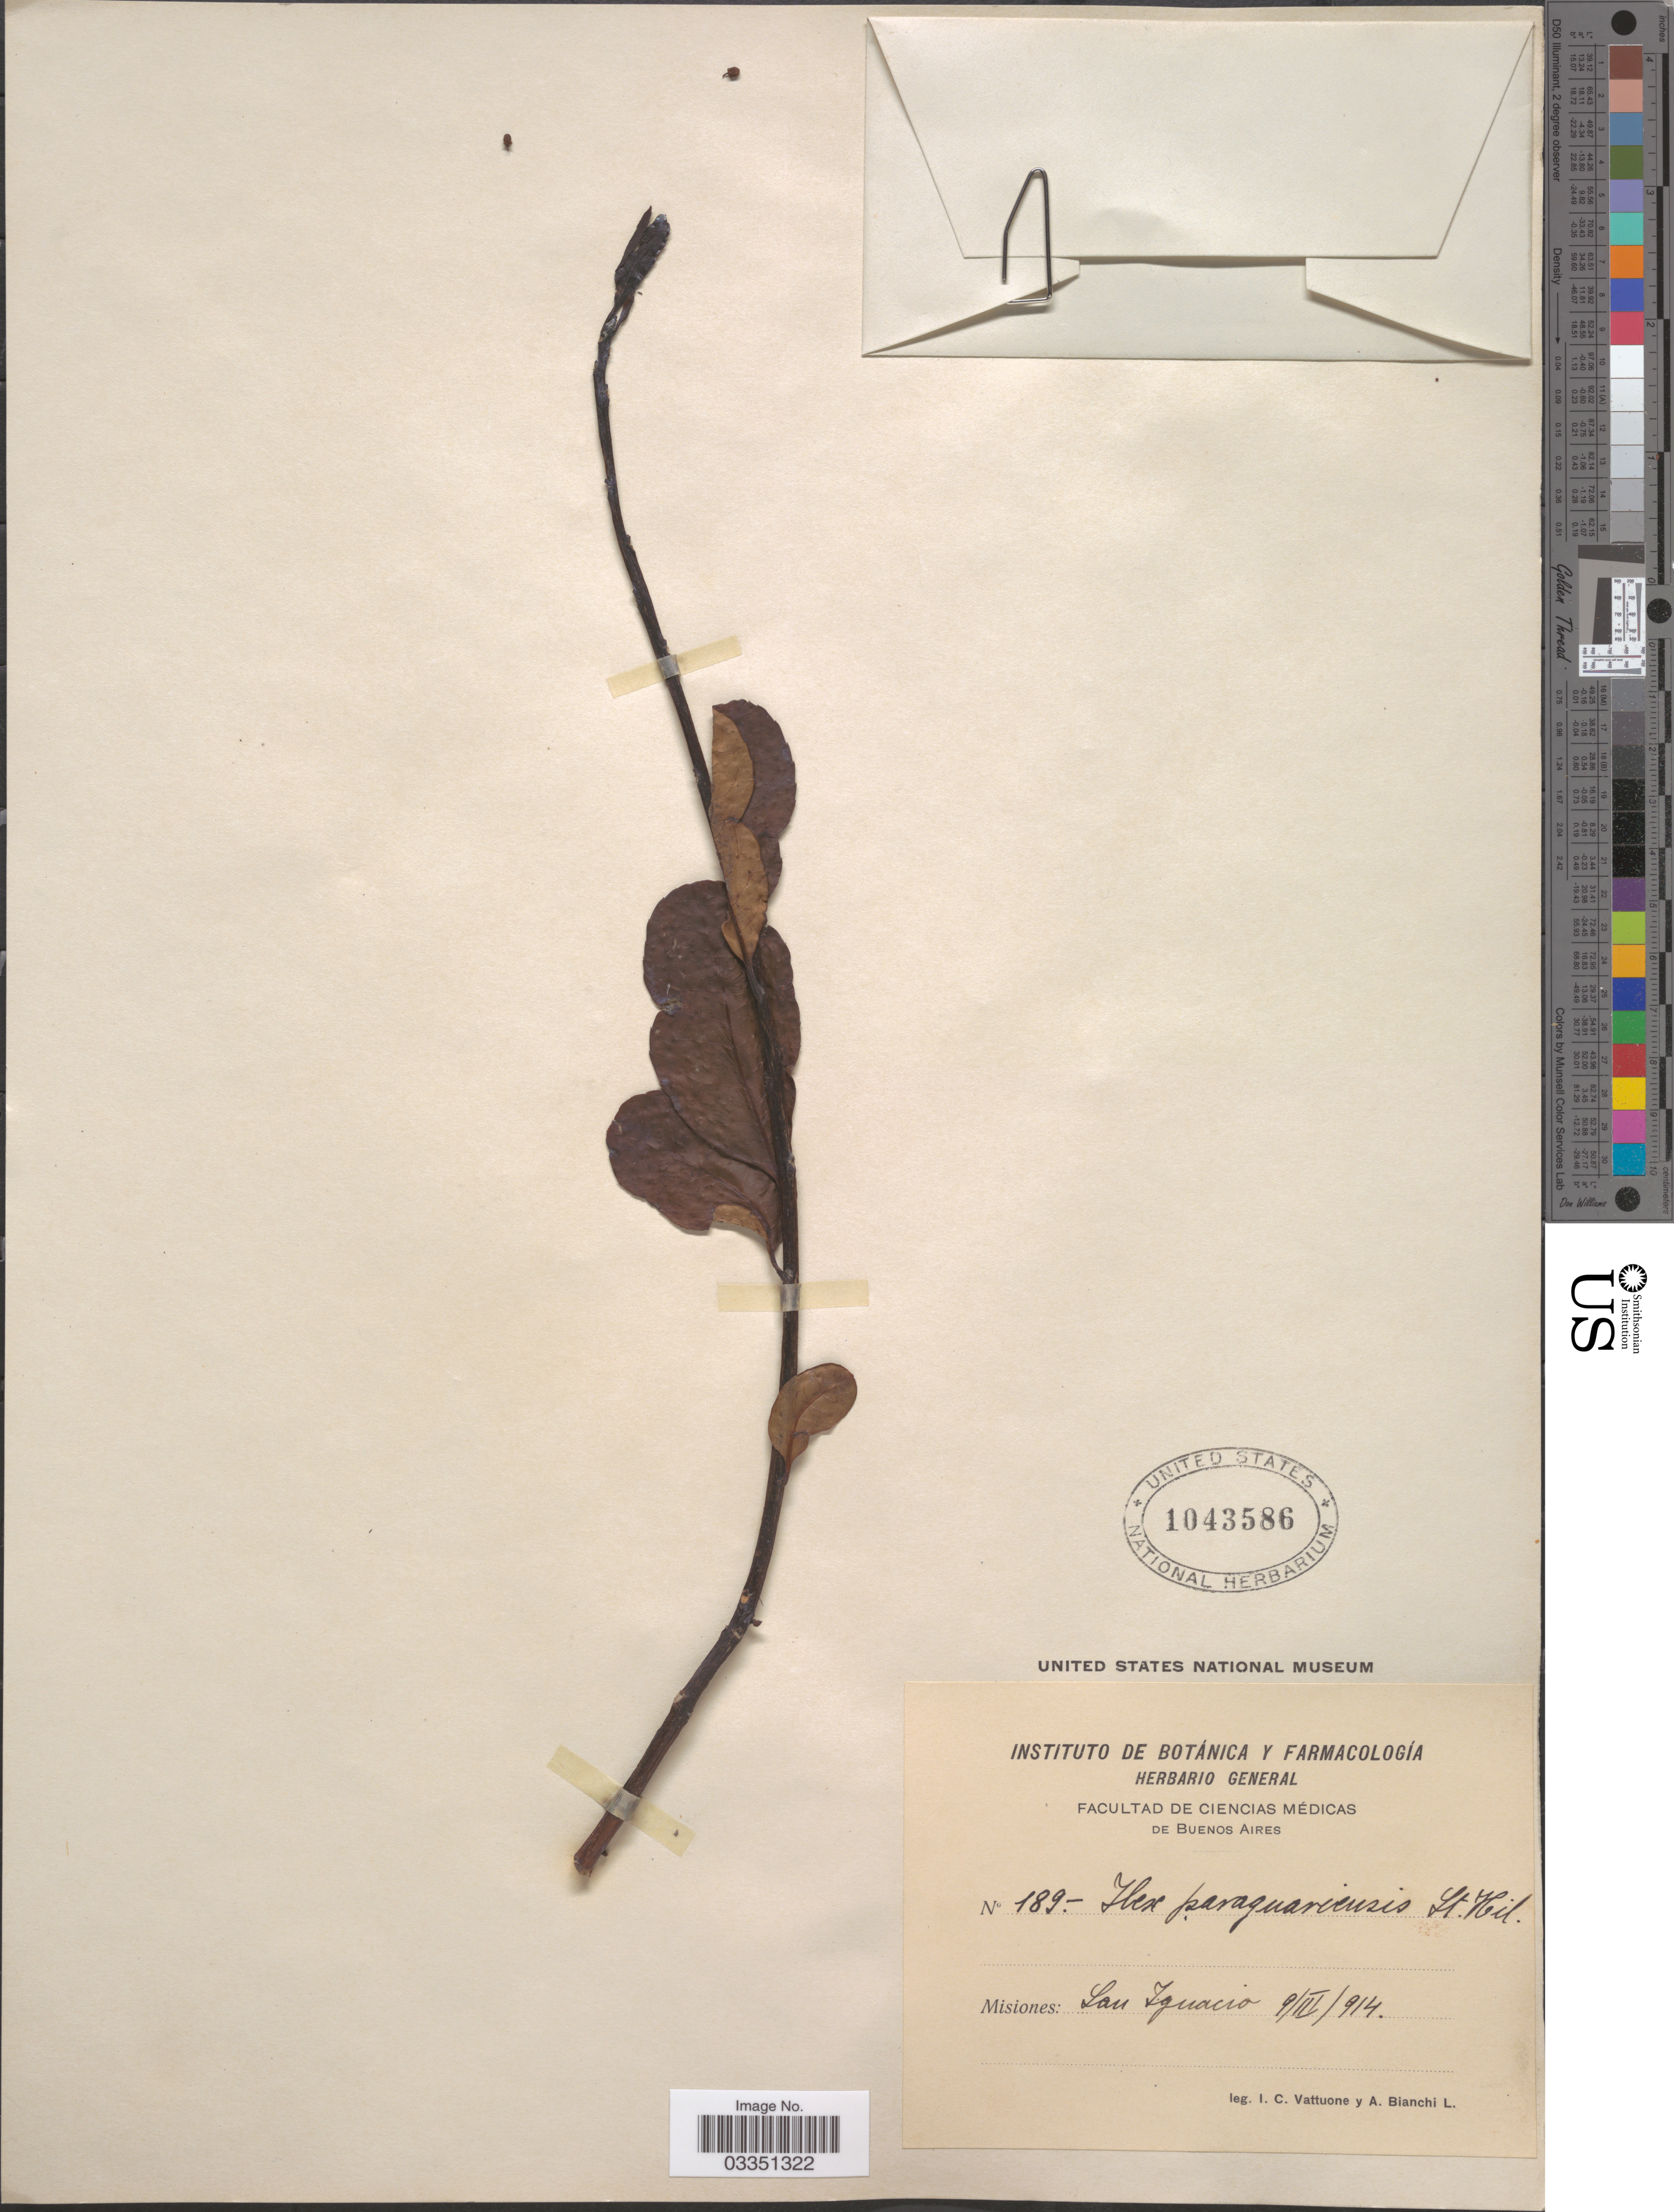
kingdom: Plantae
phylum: Tracheophyta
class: Magnoliopsida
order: Aquifoliales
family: Aquifoliaceae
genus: Ilex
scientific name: Ilex paraguariensis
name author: A. St.-Hil.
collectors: I. Vattuone & A. Bianchi L.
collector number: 189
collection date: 1914-03-09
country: Argentina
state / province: Misiones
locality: San Ignacio.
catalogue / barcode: US 1043586